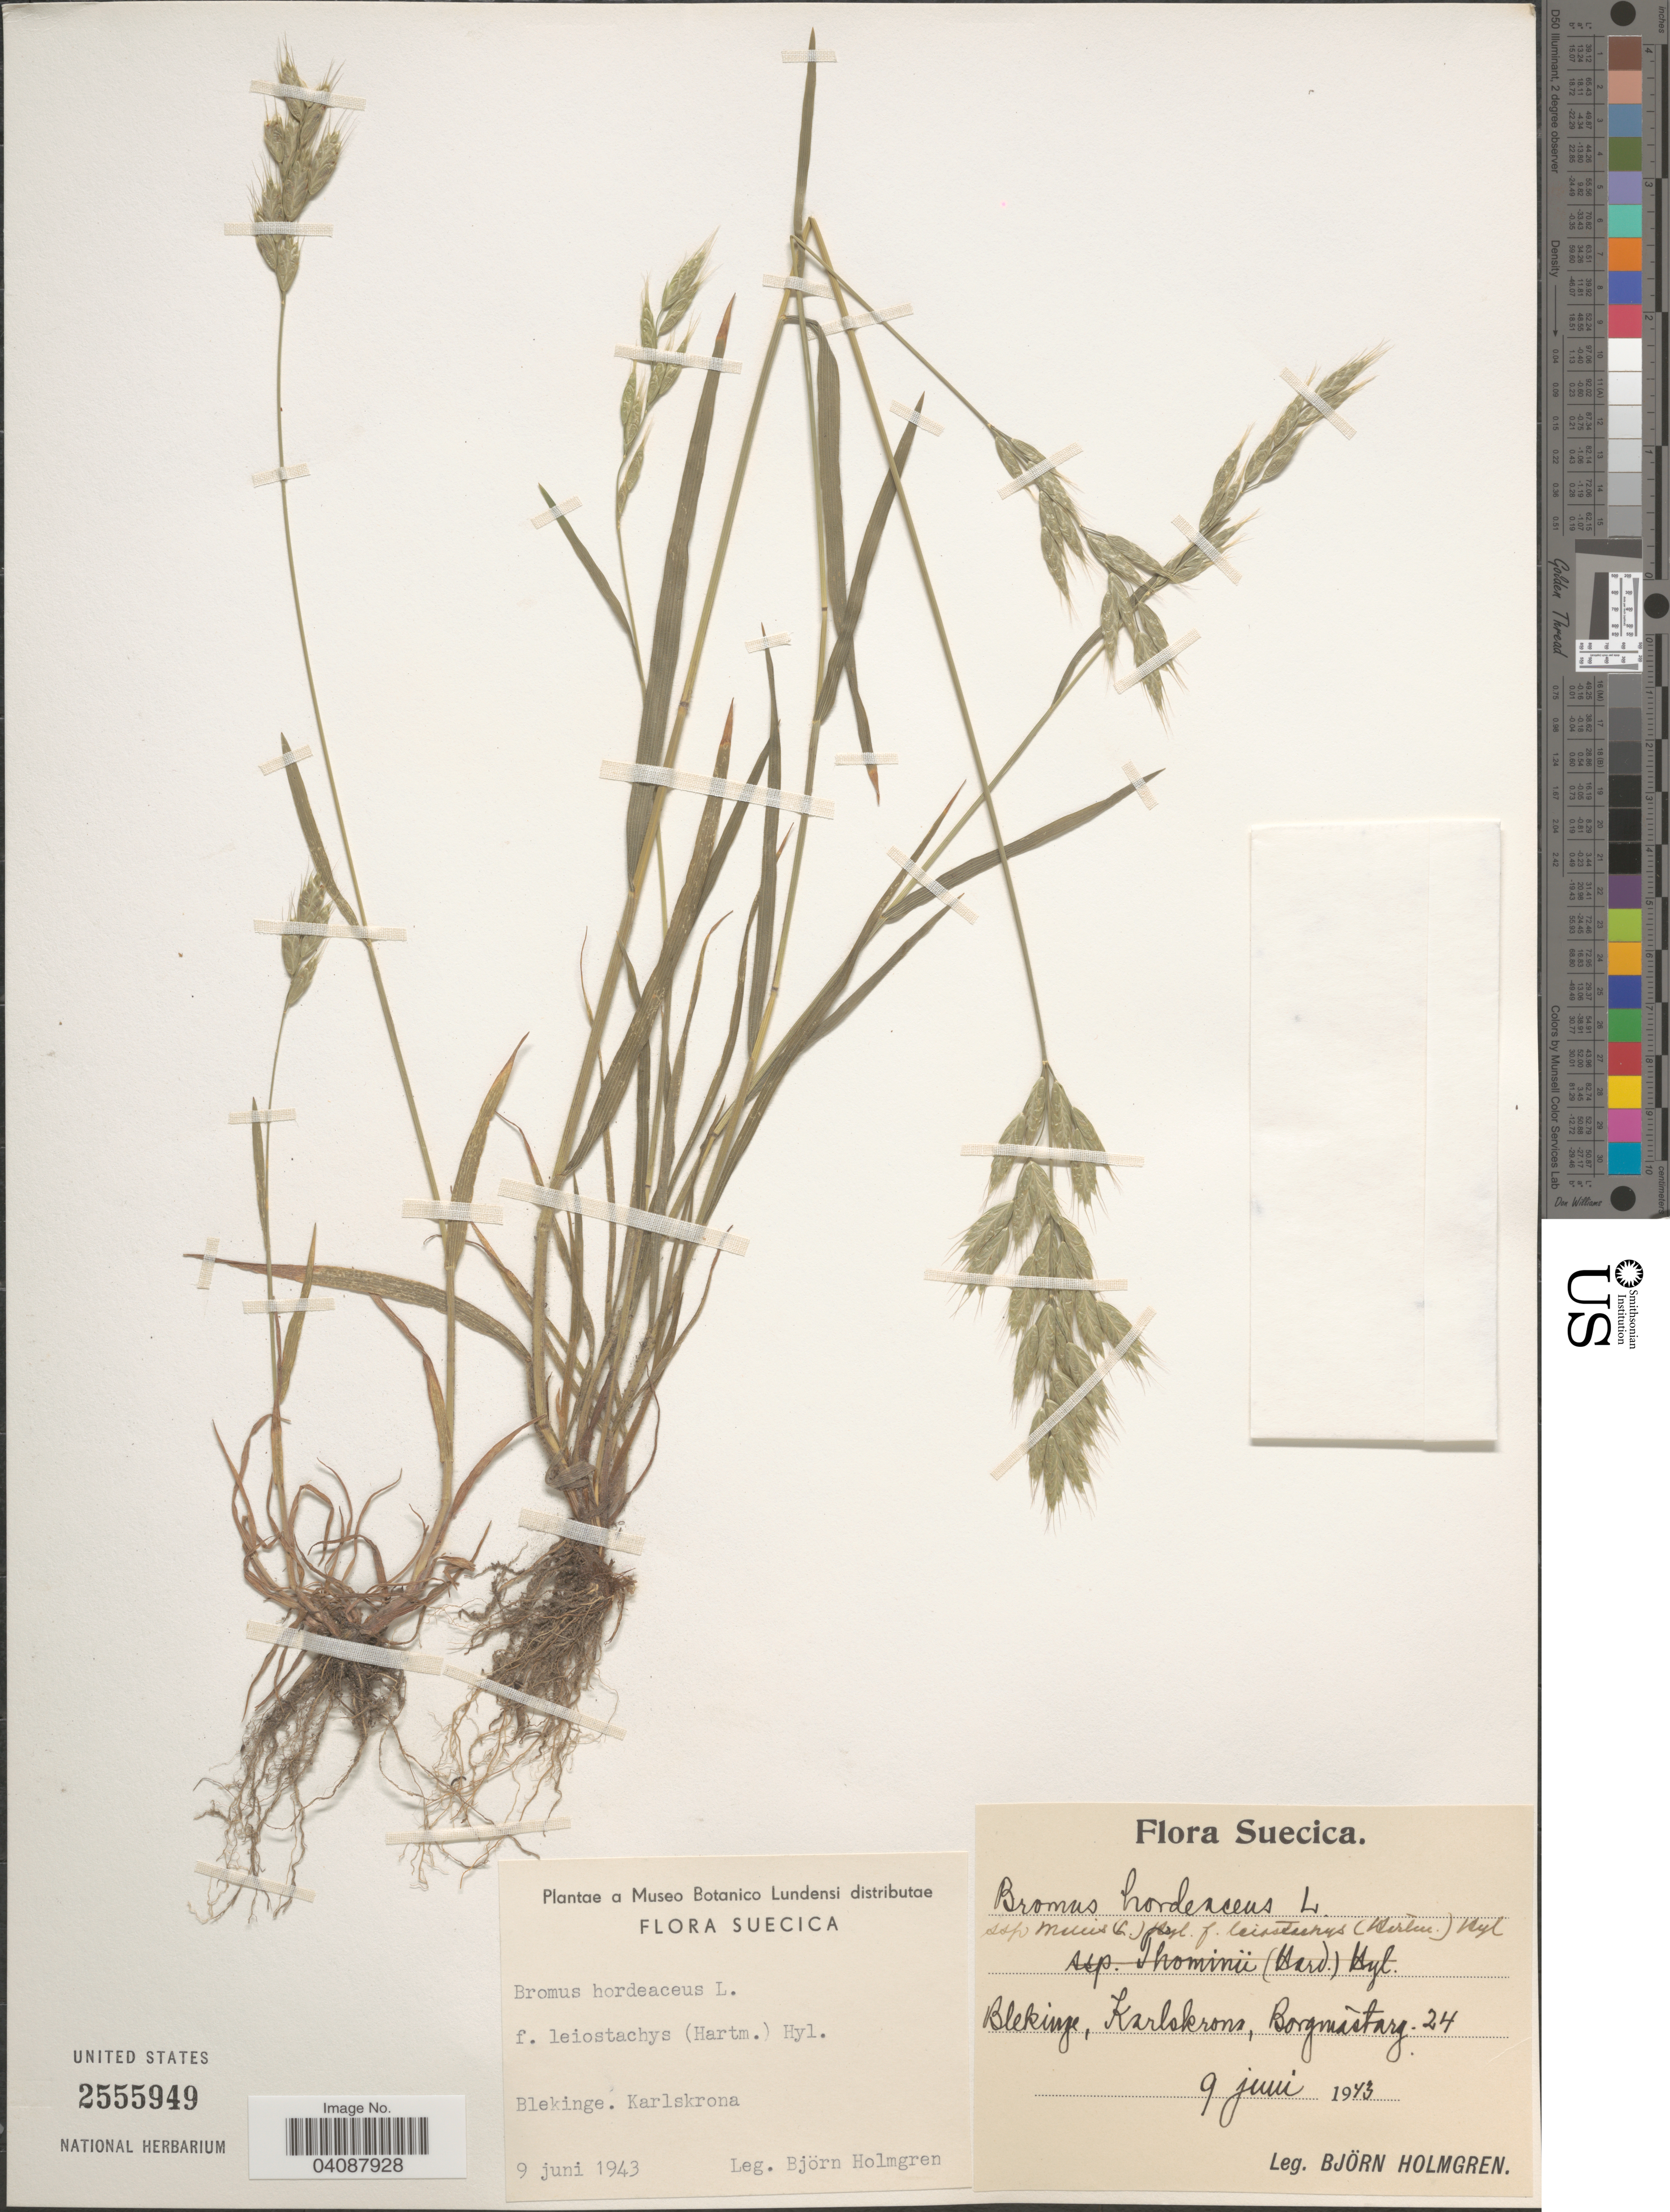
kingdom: Plantae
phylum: Tracheophyta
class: Liliopsida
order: Poales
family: Poaceae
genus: Bromus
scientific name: Bromus hordeaceus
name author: L.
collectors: B. Holmgren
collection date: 1943-06-09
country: Sweden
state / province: Blekinge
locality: Suecica. Karlskrona. Borgmãstarg 24.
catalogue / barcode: US 2555949